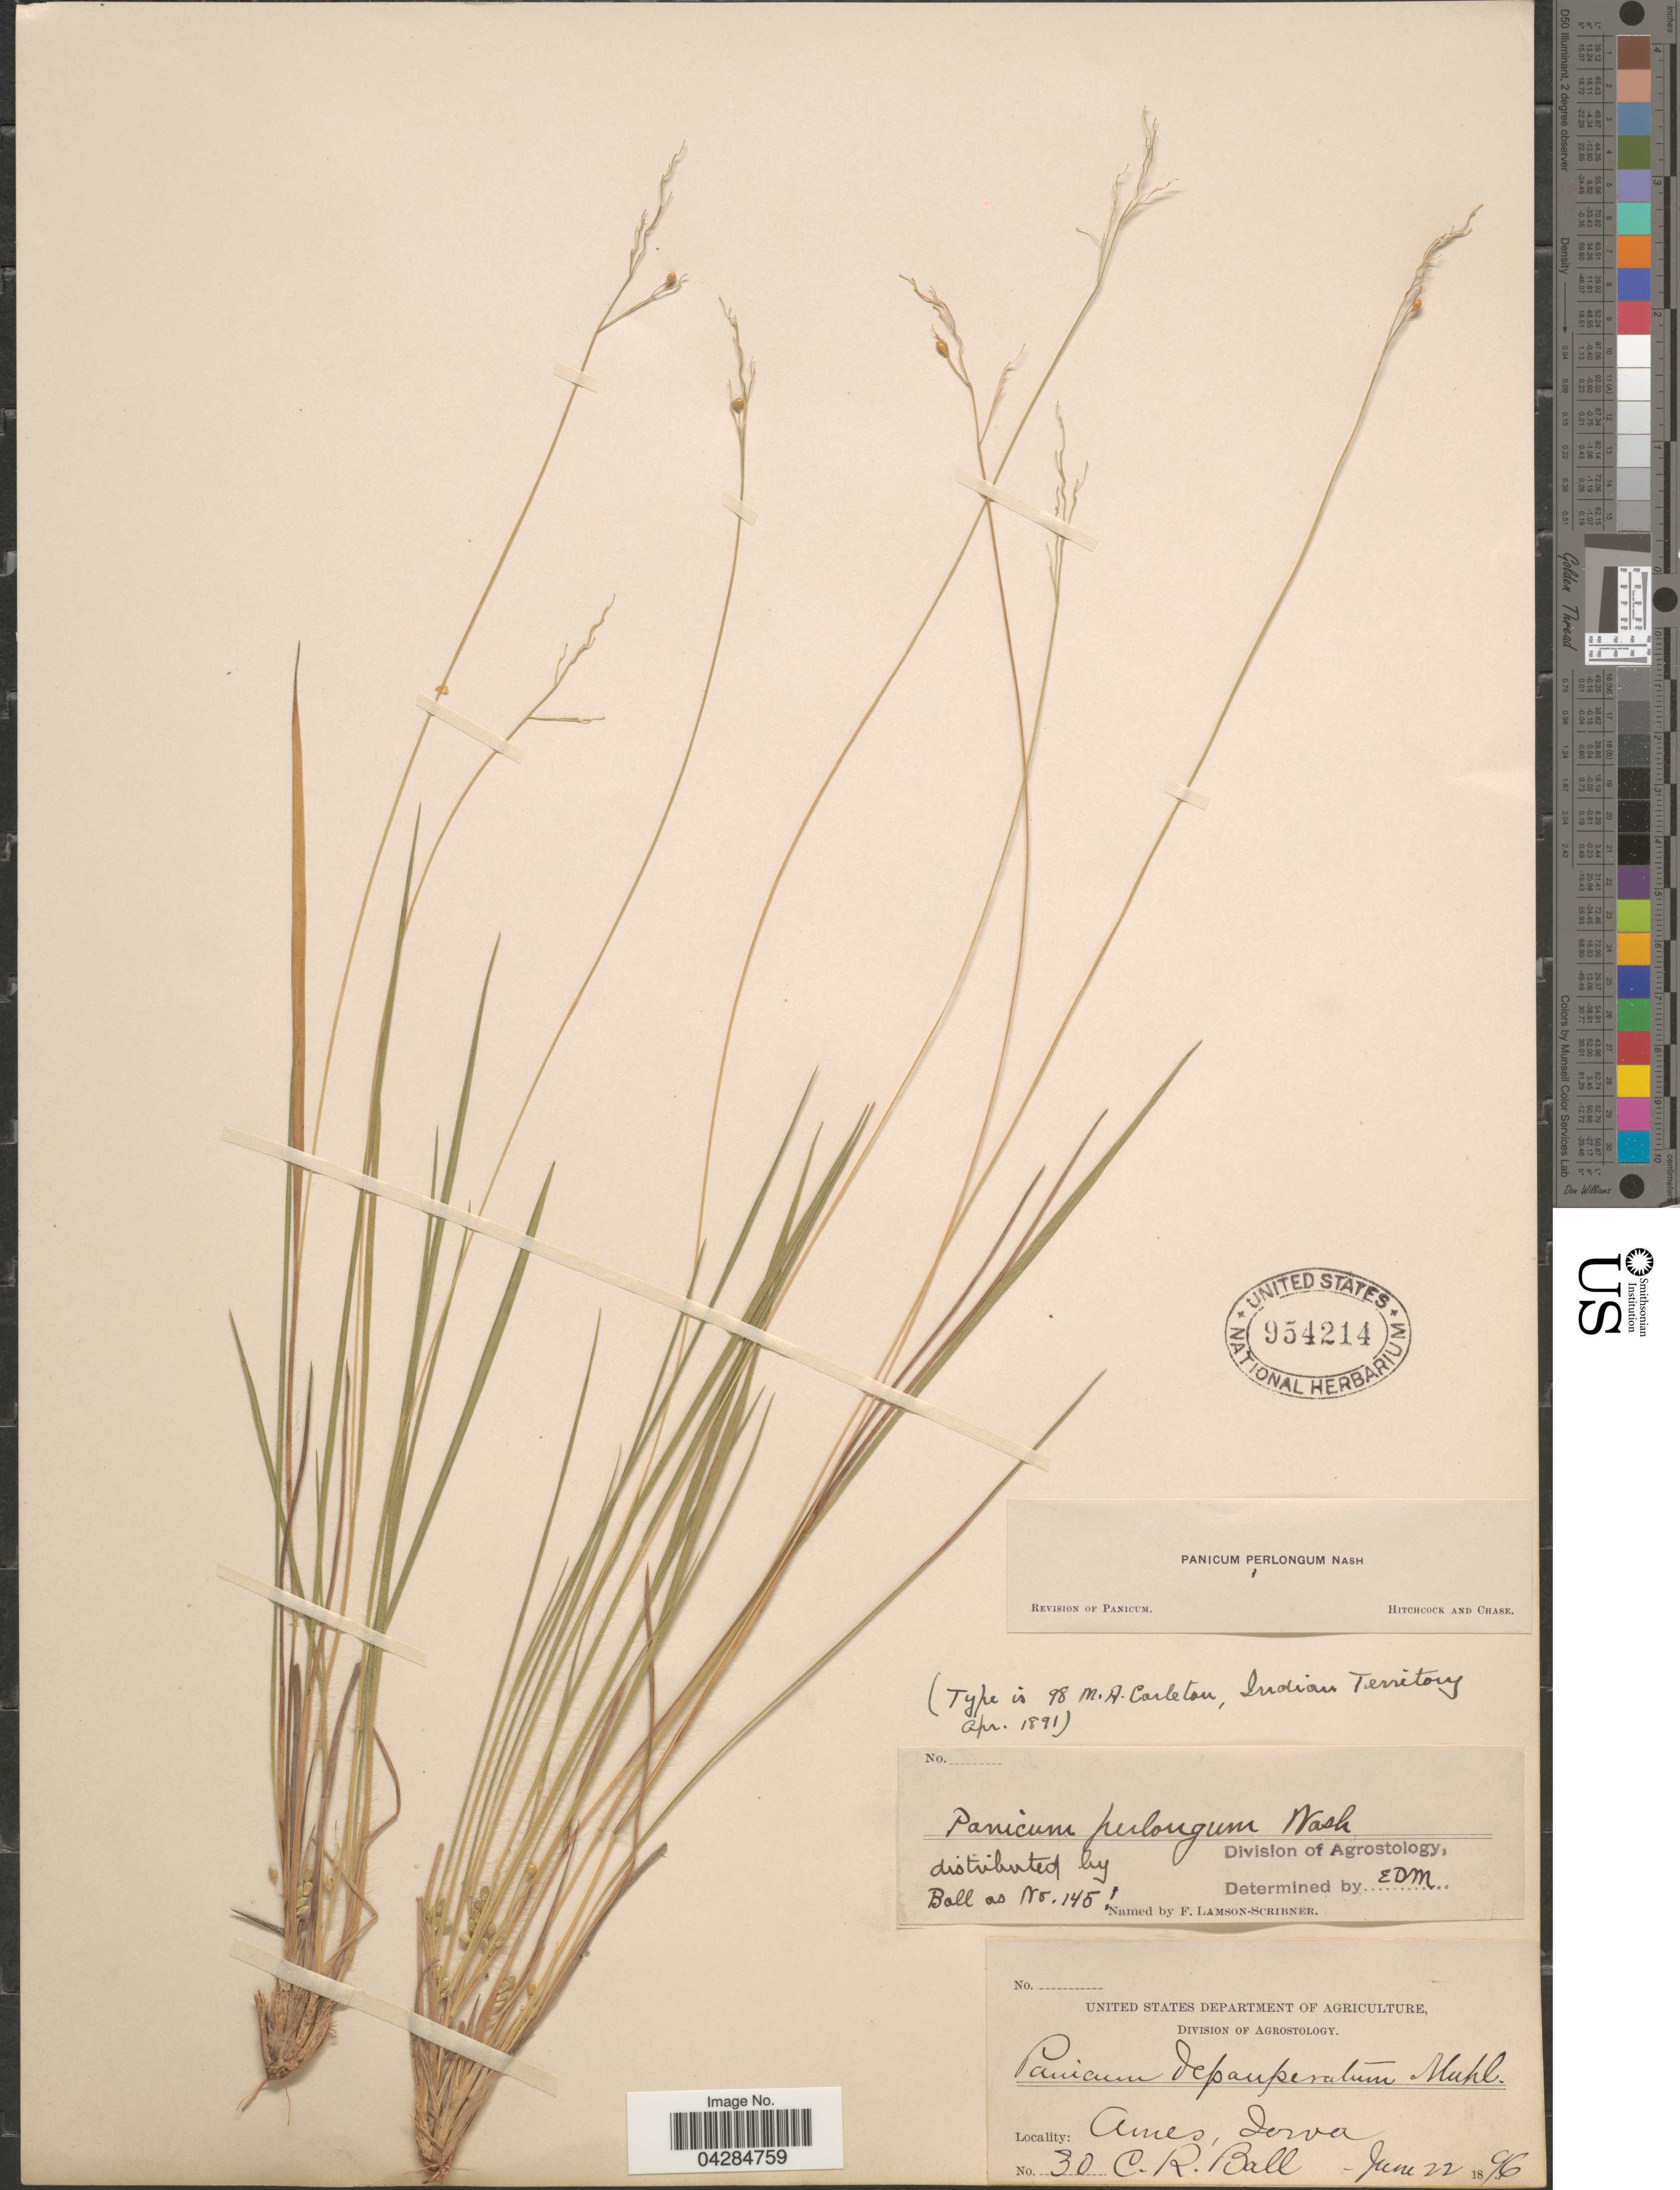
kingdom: Plantae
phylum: Tracheophyta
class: Liliopsida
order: Poales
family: Poaceae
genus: Dichanthelium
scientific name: Dichanthelium perlongum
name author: (Nash) Freckmann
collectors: C. R. Ball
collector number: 30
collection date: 1896-06-22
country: United States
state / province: Iowa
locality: Ames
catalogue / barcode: US 954214